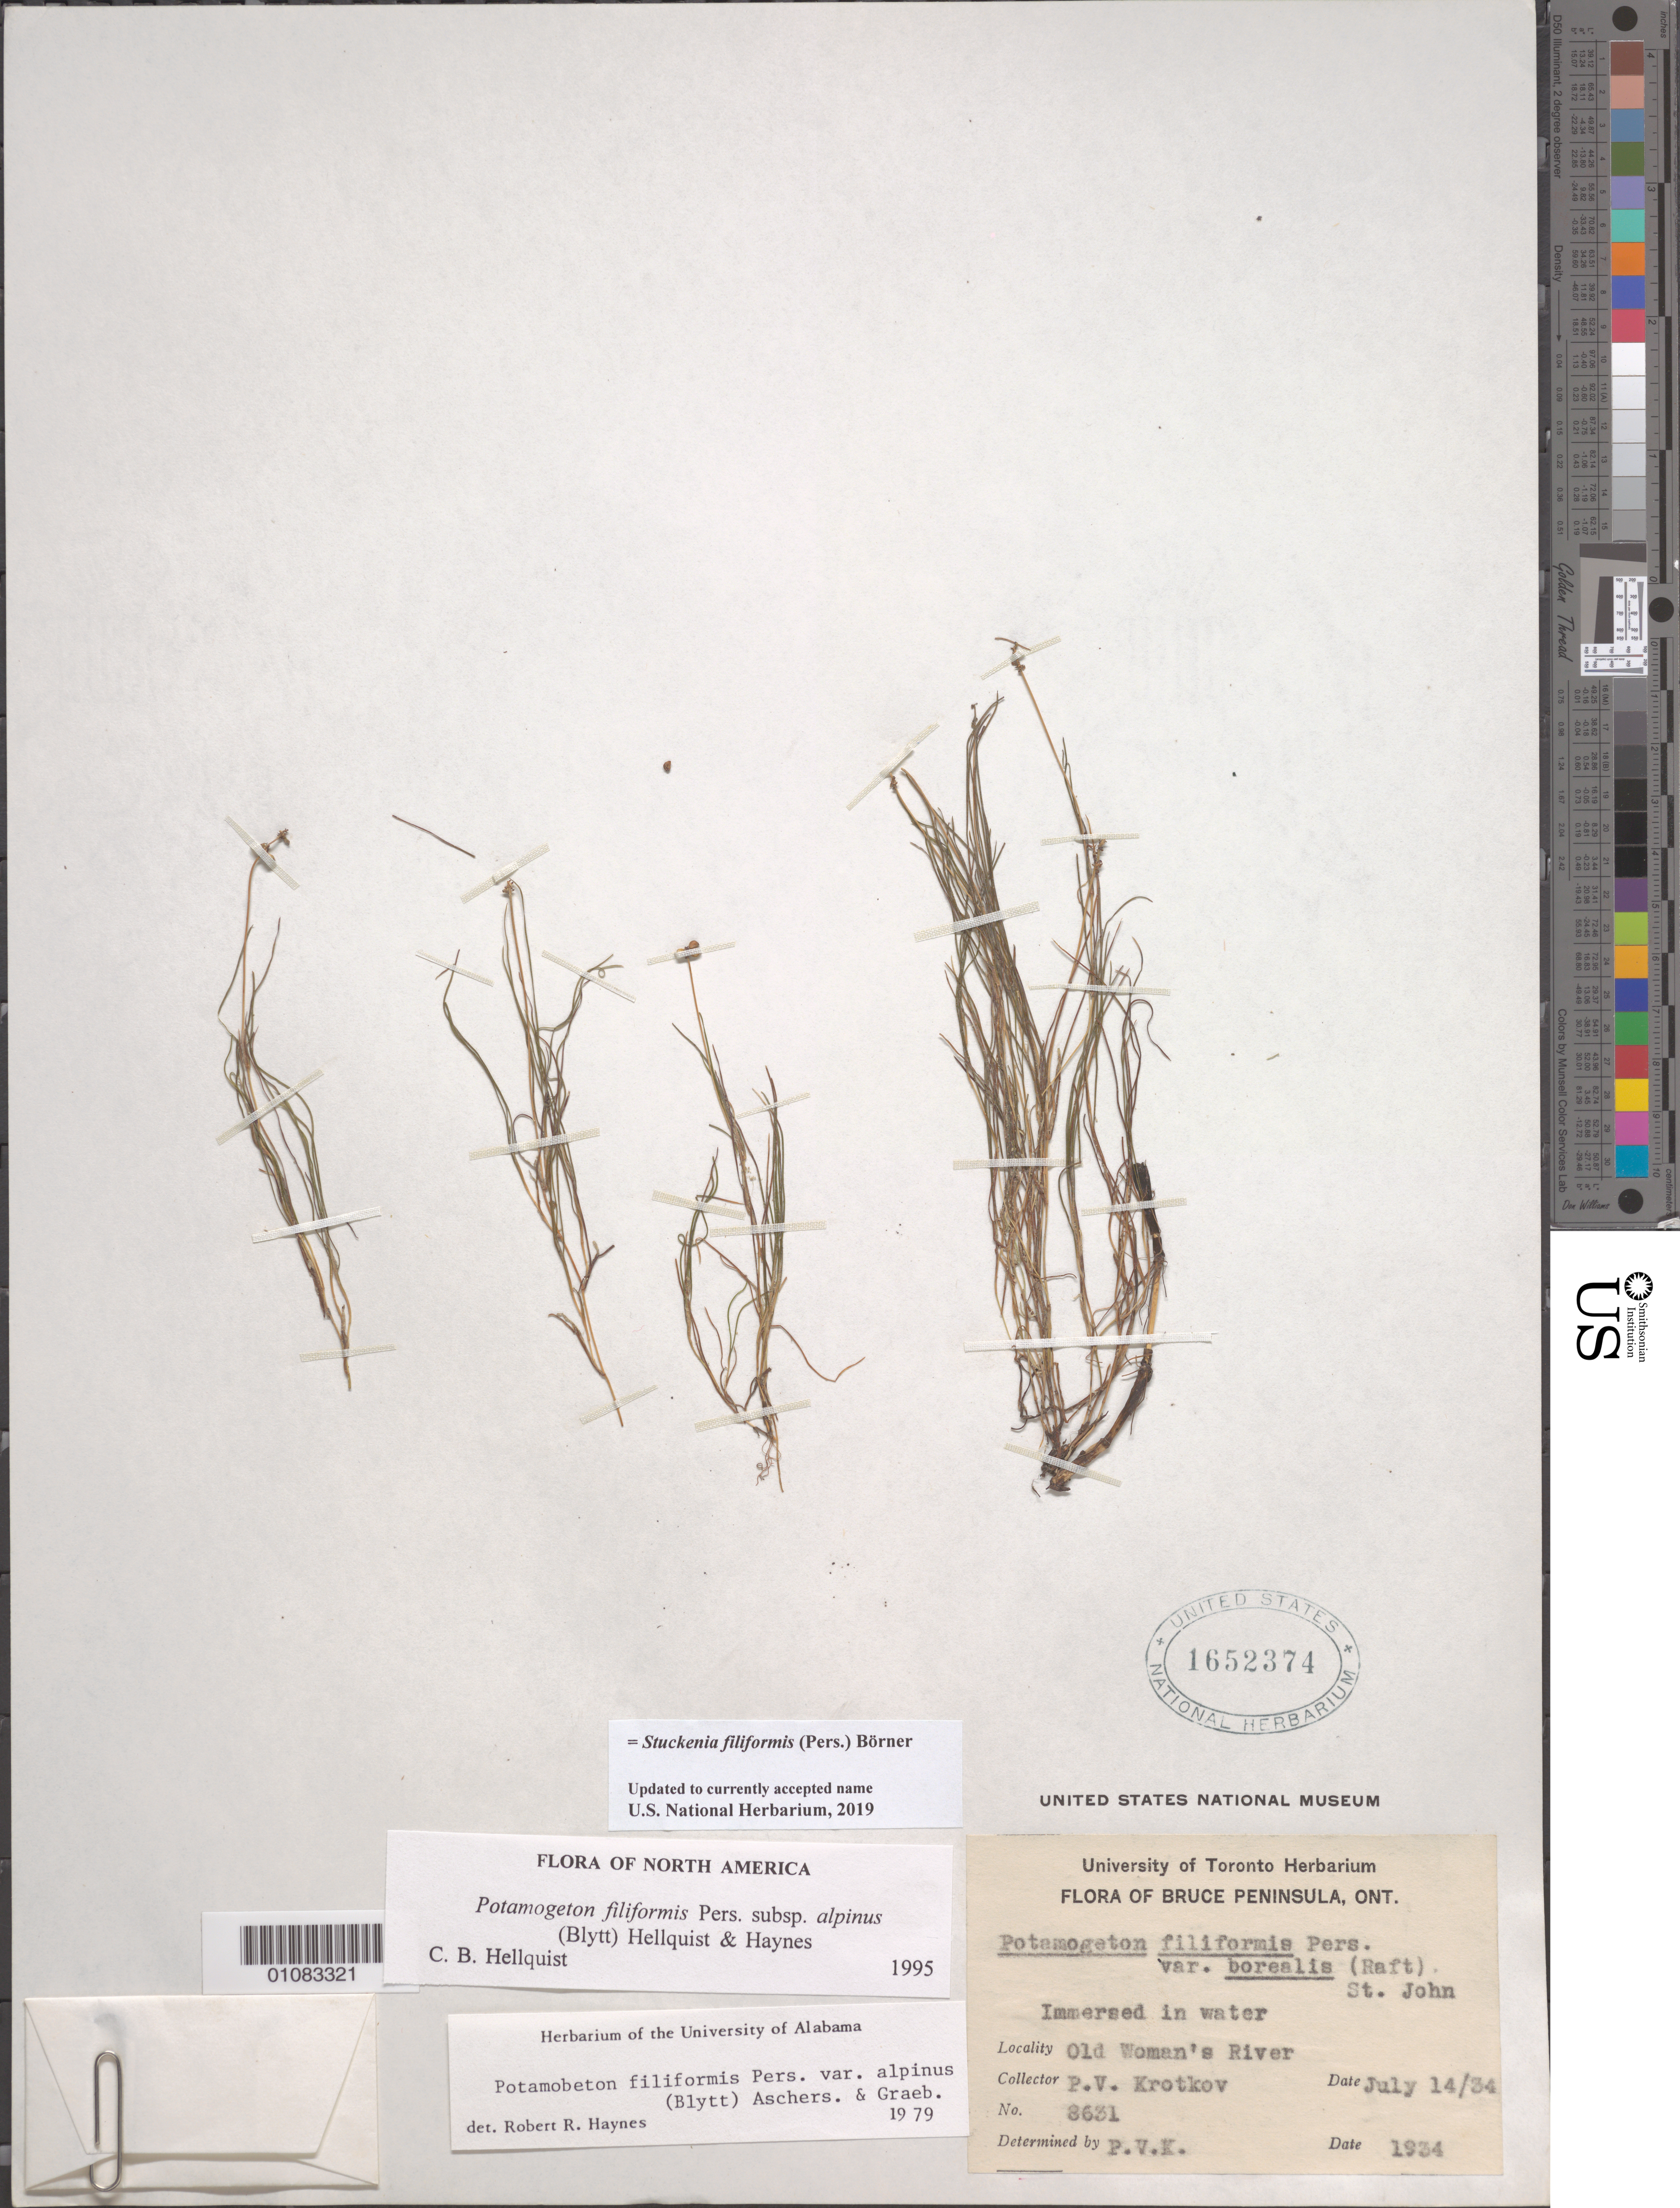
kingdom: Plantae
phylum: Tracheophyta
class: Liliopsida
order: Alismatales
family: Potamogetonaceae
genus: Stuckenia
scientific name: Stuckenia filiformis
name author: (Pers.) Börner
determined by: Strong, Mark T., (BOT), Smithsonian Institution - National Museum of Natural History (UNITED STATES)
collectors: P. V. Krotkov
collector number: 3631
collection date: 1934-07-14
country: Canada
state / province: Ontario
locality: Bruce Peninsula, Old Woman's River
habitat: Immersed in water.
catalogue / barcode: US 1652374